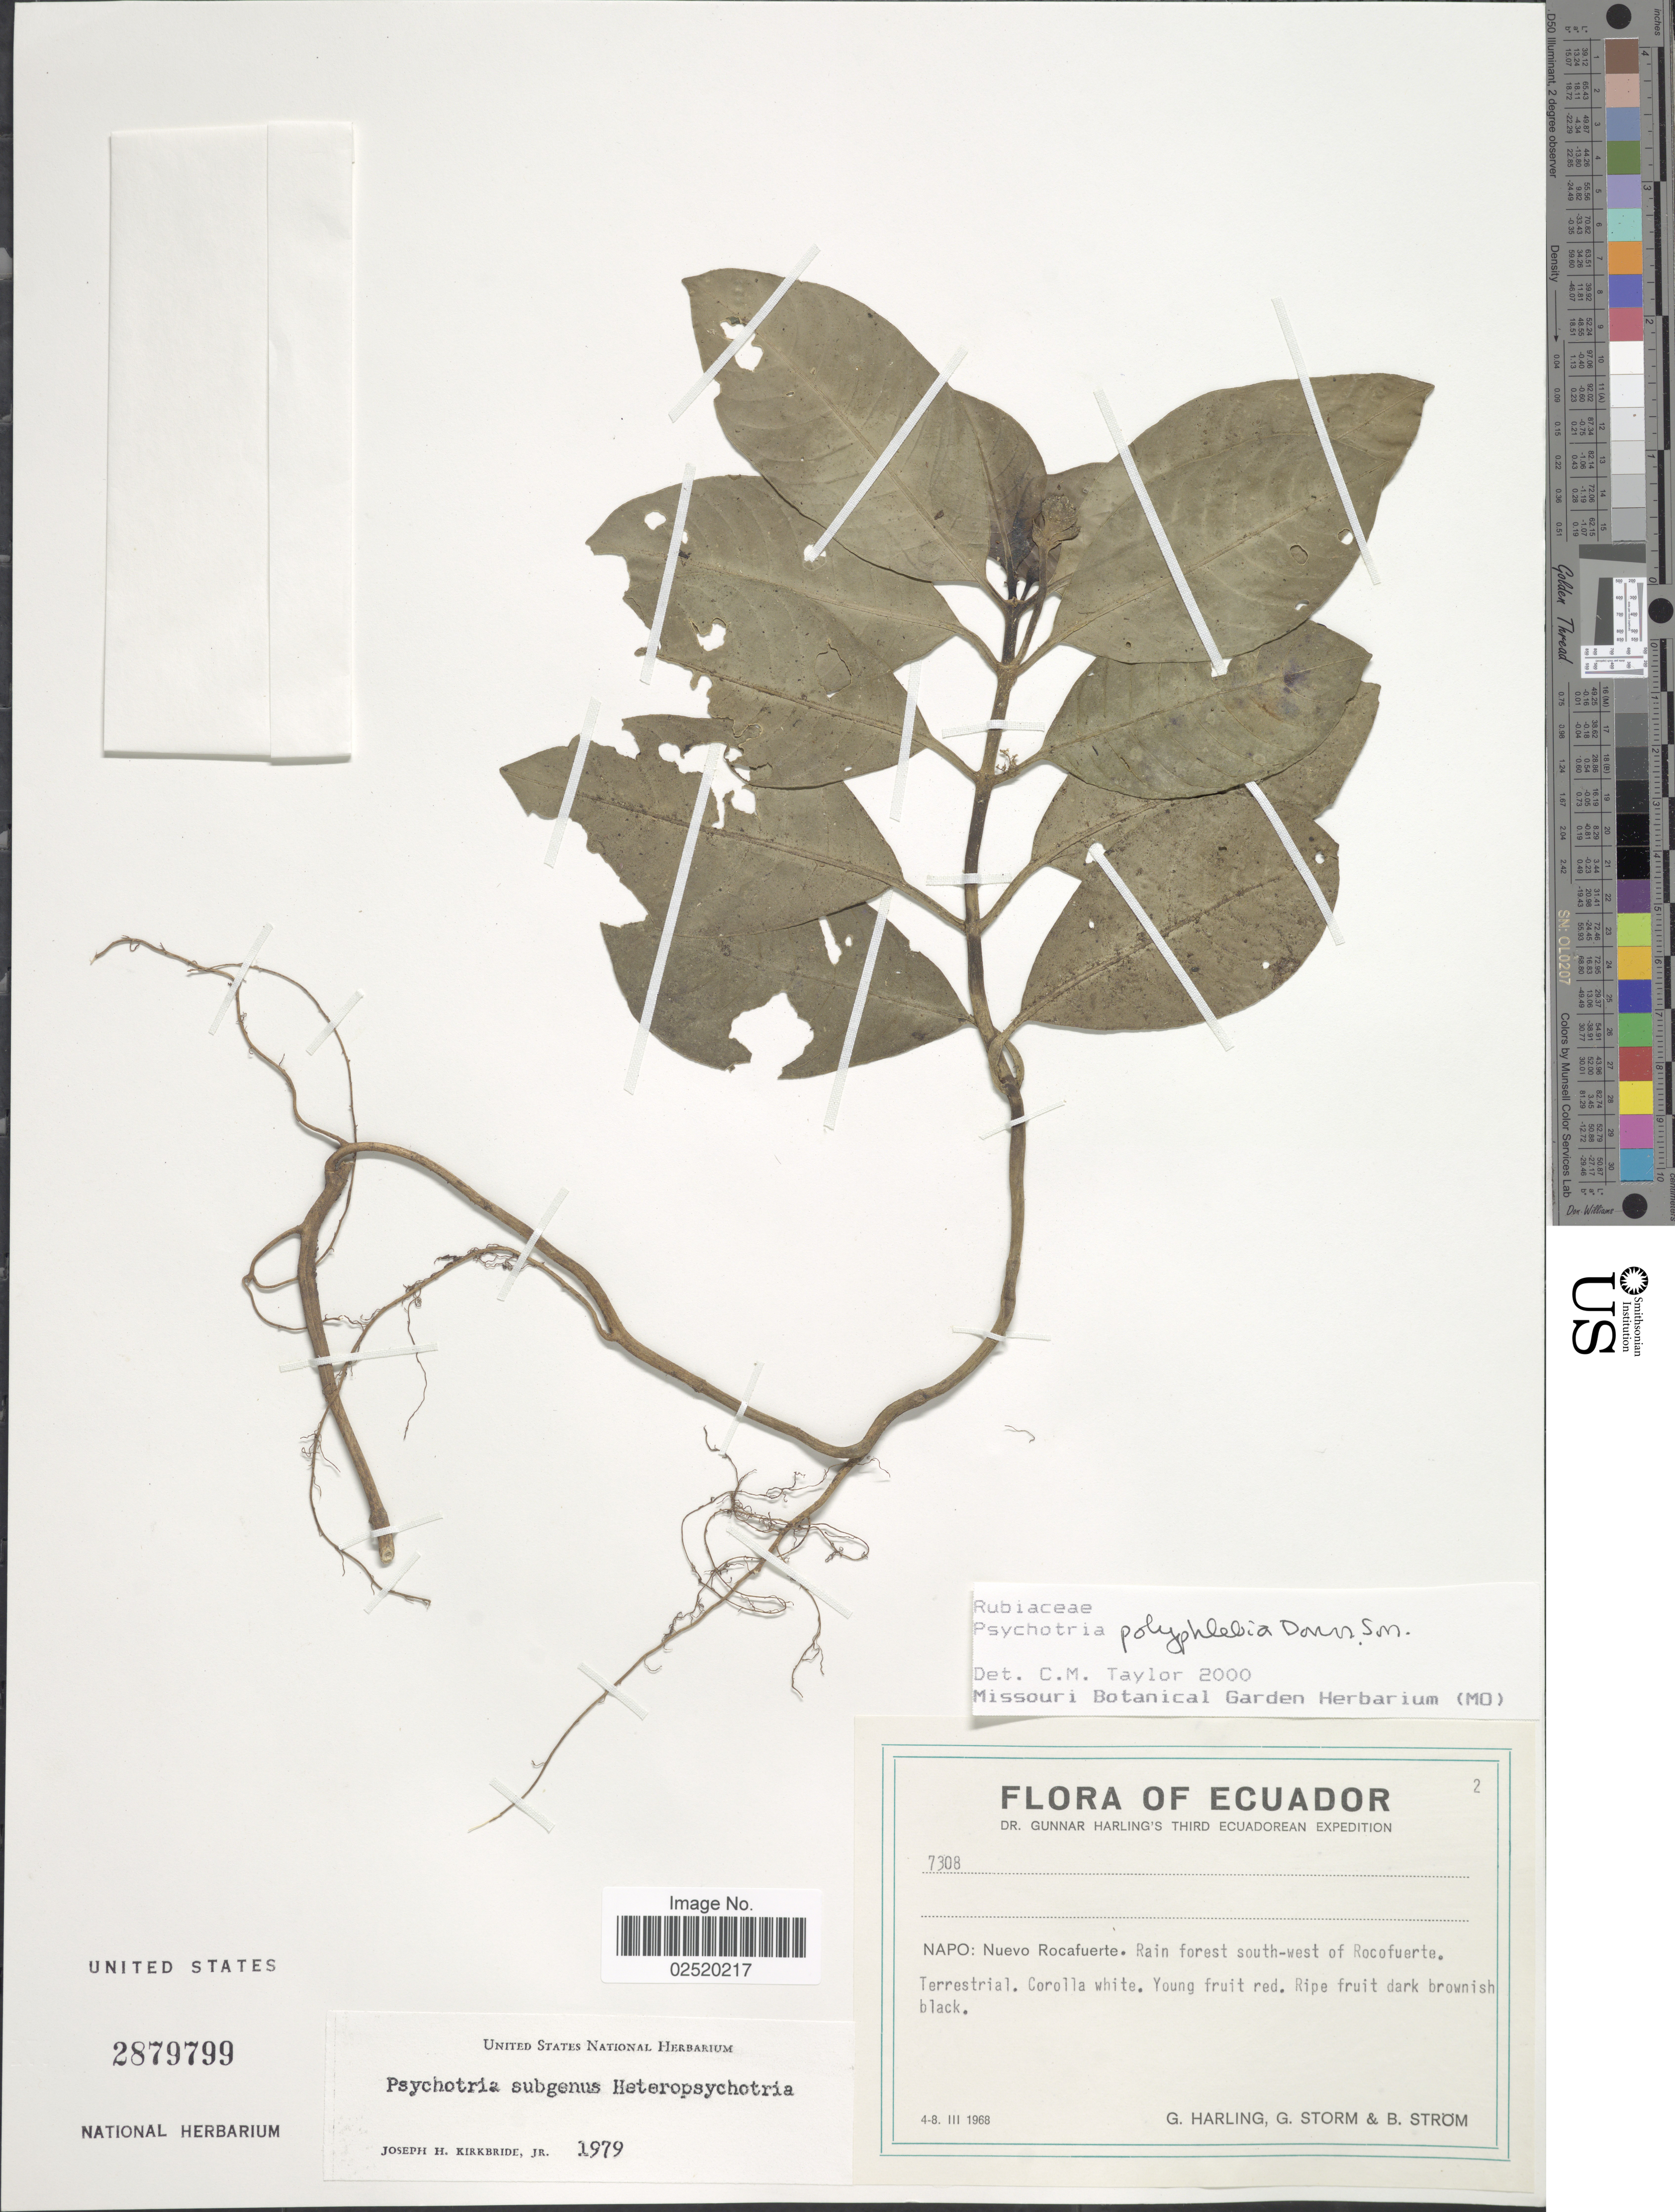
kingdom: Plantae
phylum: Tracheophyta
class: Magnoliopsida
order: Gentianales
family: Rubiaceae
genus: Psychotria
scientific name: Psychotria polyphlebia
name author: Donn. Sm.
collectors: G. Harling, G. Storm & B. Ström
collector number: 7308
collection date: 1968-03-04/1968-03-08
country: Ecuador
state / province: Napo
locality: Napo: Nuevo Rocafuerte: Rain forest south-west of Rocofuerte, Terrestrial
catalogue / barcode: US 2879799